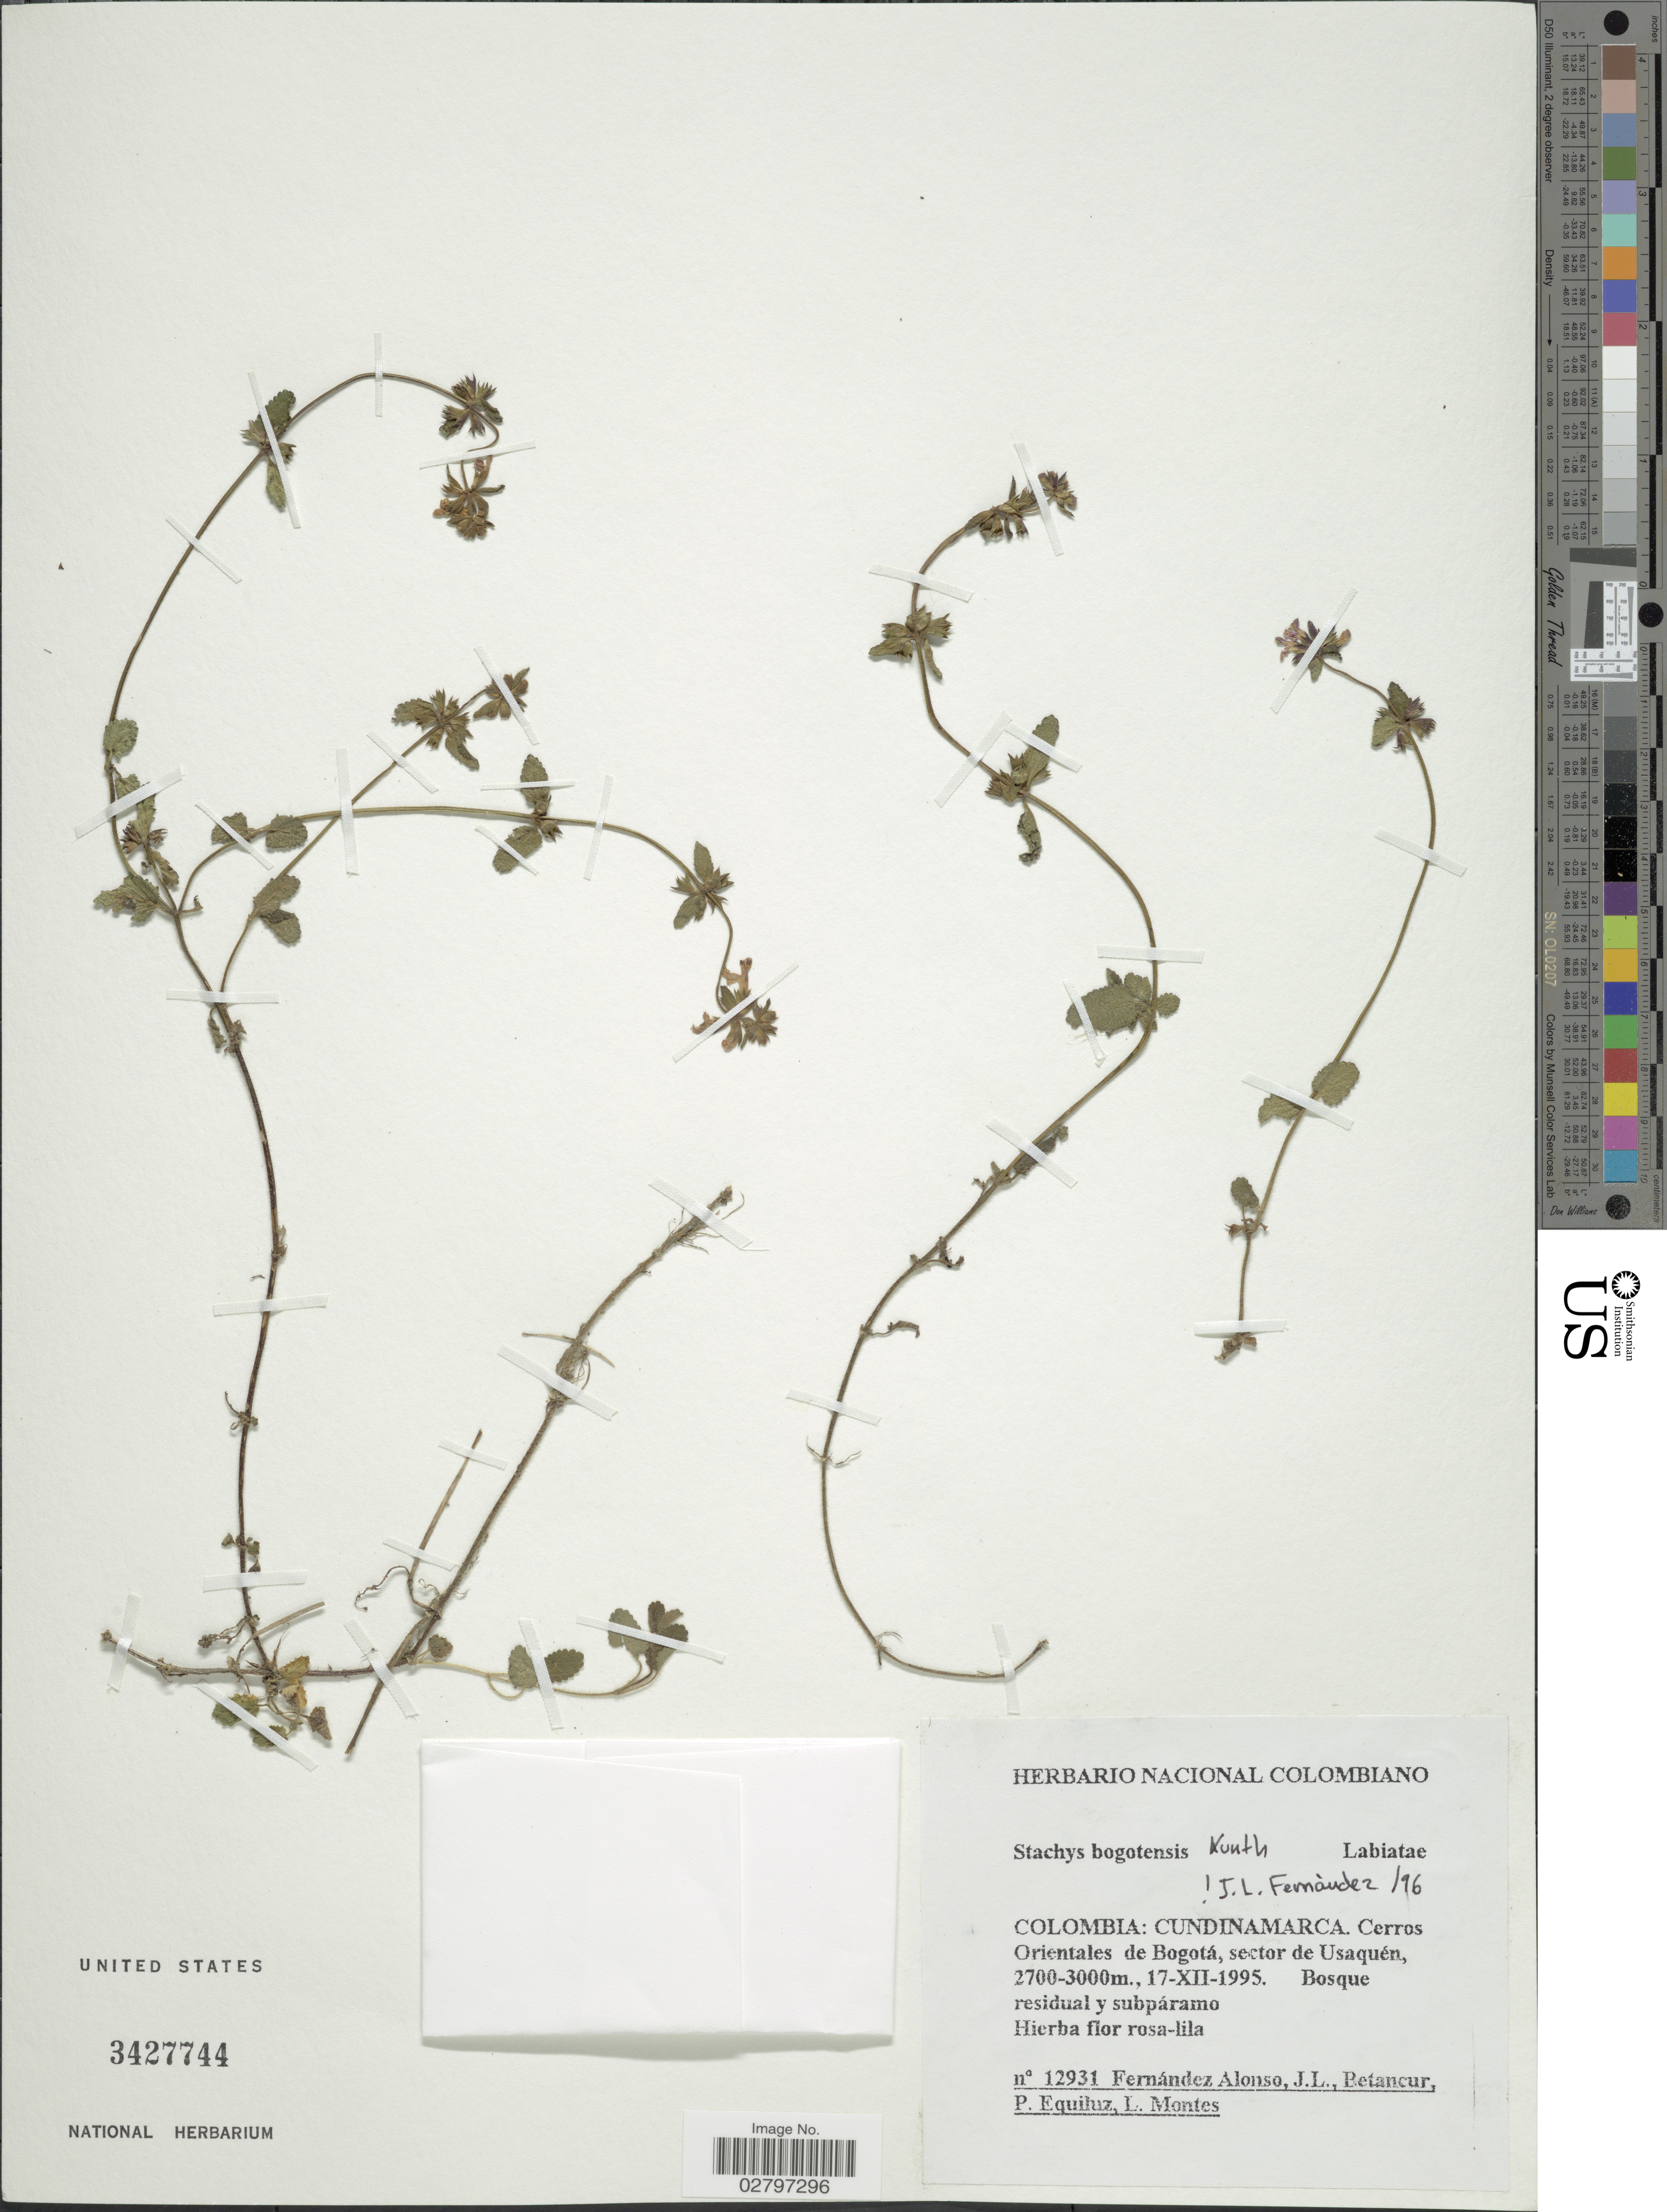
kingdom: Plantae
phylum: Tracheophyta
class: Magnoliopsida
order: Lamiales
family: Lamiaceae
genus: Stachys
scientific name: Stachys bogotensis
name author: Kunth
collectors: J. L. Fernández-Alonso, Betancur, --, Equiluz P. & L. Montes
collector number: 12931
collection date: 1995-12-17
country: Colombia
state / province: Cundinamarca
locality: Cerros Orientales de Bogotá, sector de Usaquén.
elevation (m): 2700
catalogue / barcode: US 3427744